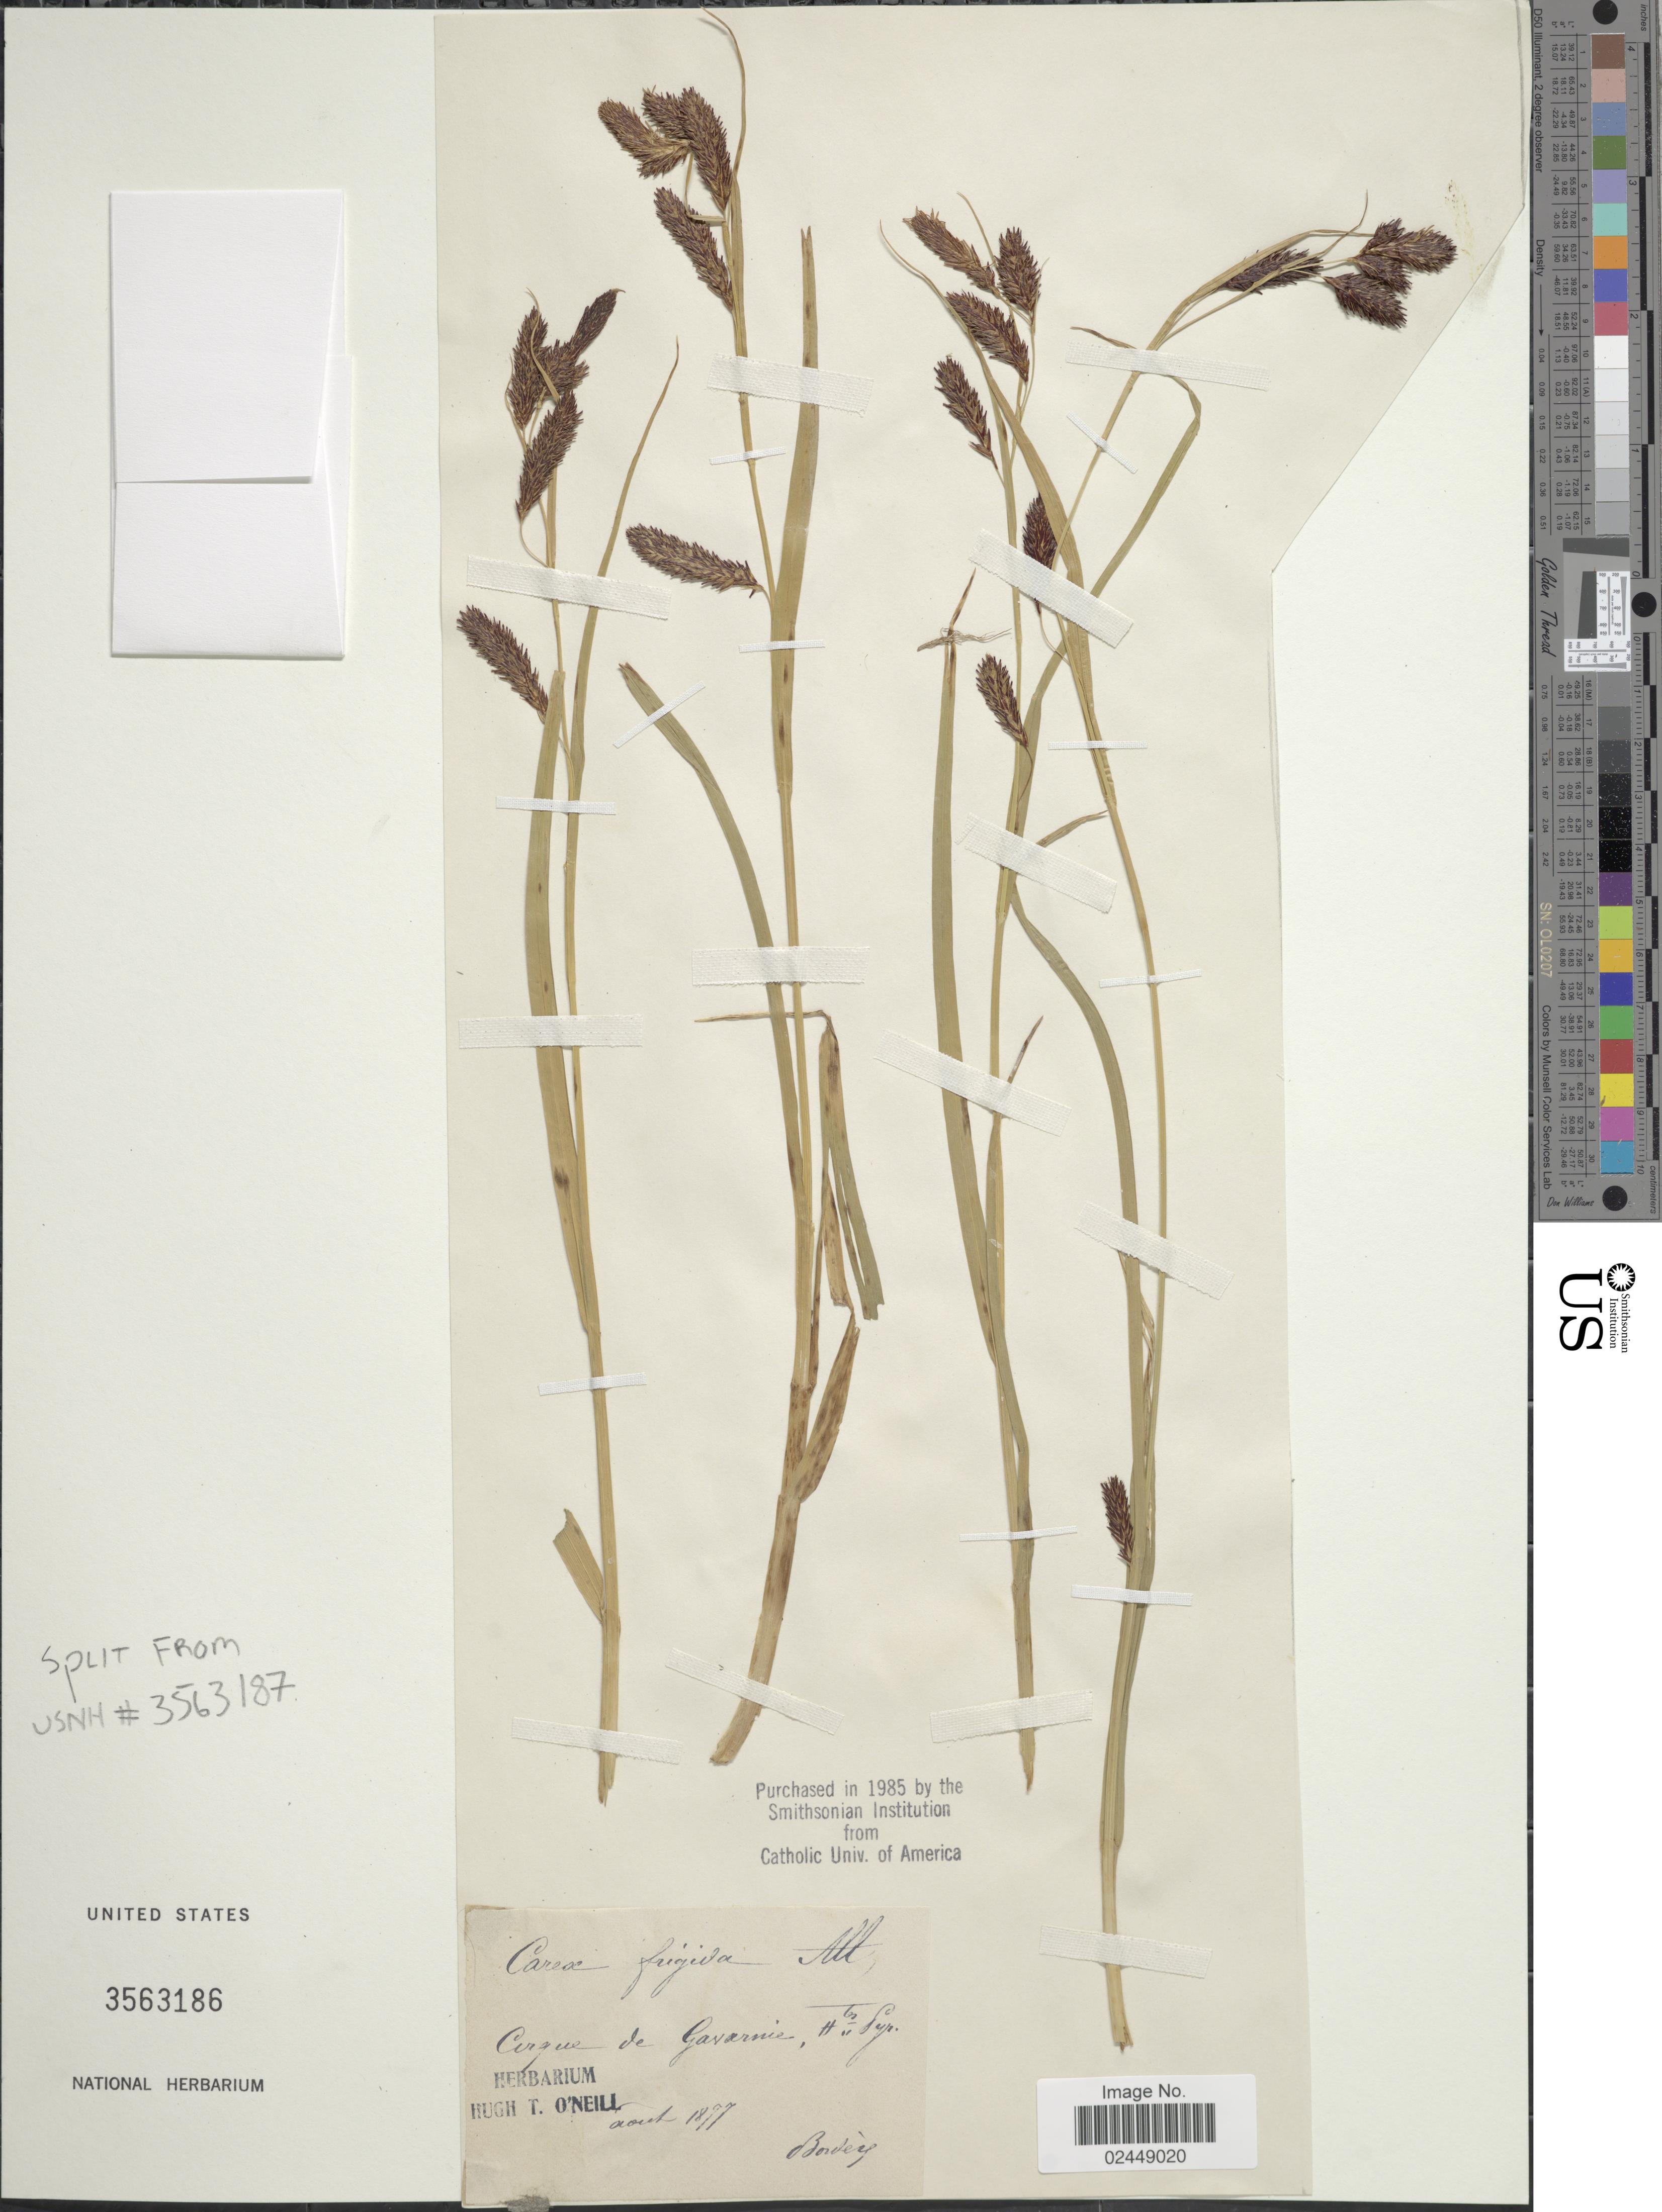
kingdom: Plantae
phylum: Tracheophyta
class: Liliopsida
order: Poales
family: Cyperaceae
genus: Carex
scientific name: Carex frigida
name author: All.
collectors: -. Bordère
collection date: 1877-08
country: France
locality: Cirque de Gavarnis, Iter Supr. [interpreted]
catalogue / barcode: US 3563186